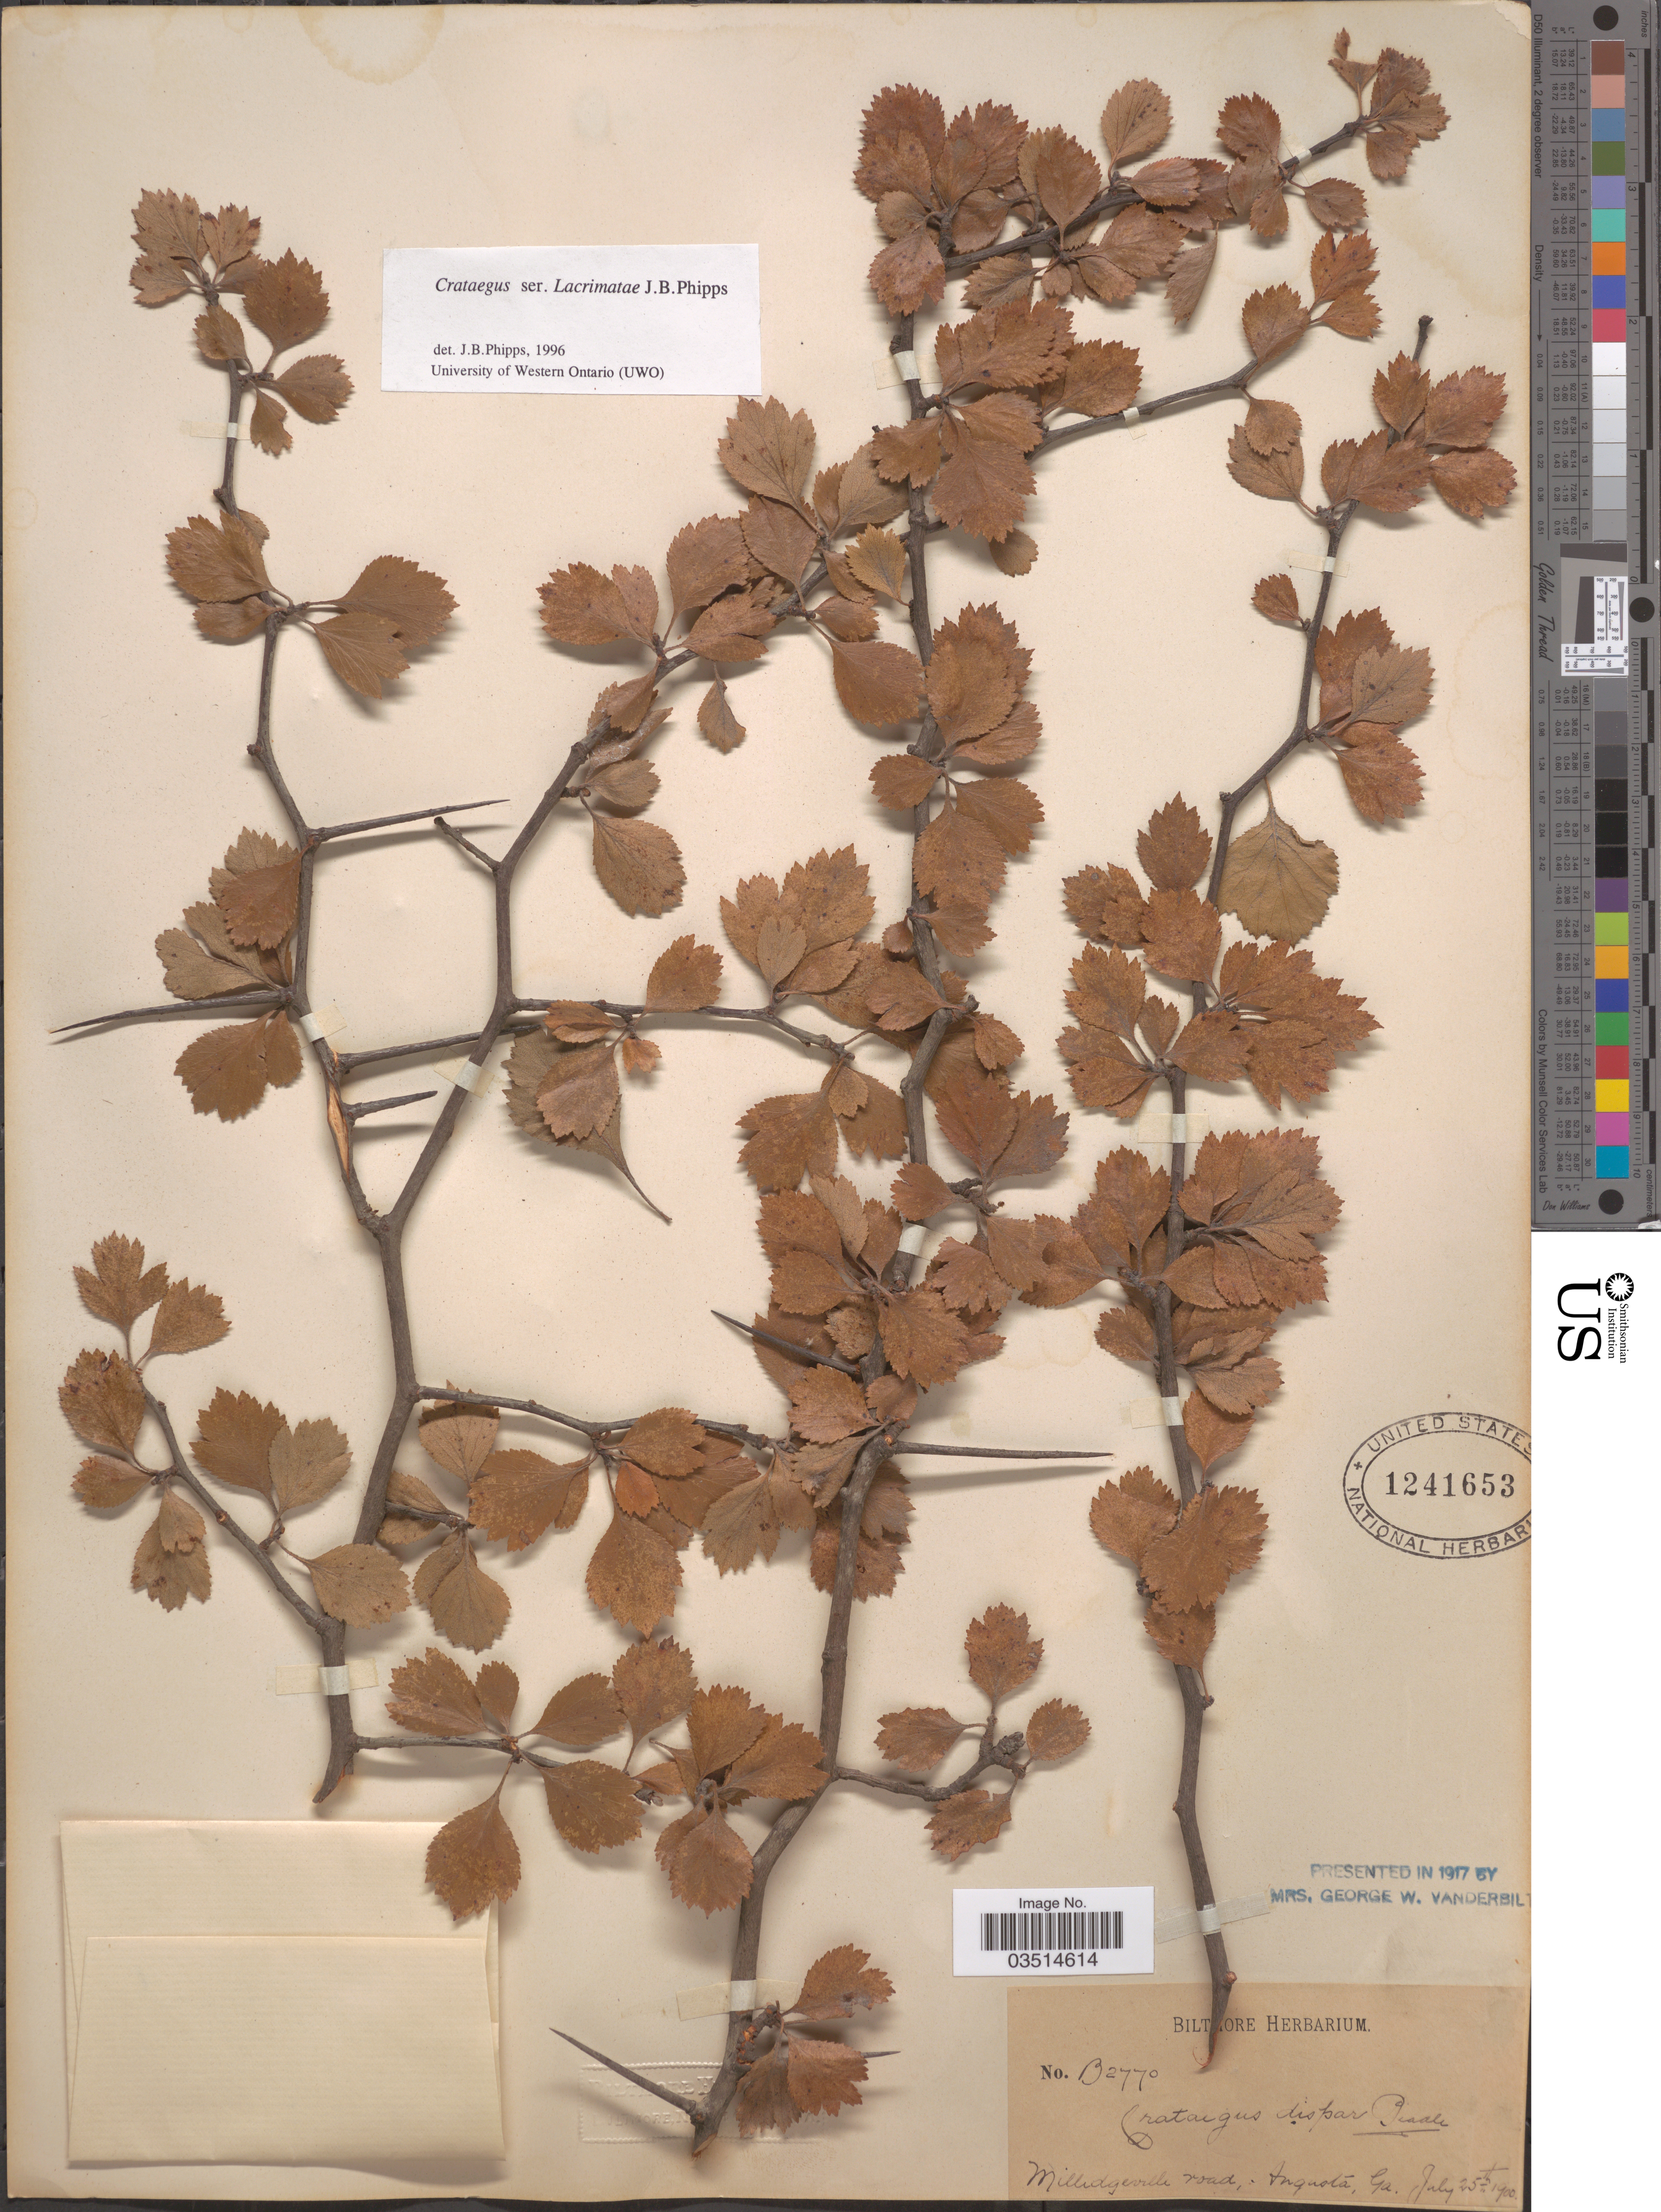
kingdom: Plantae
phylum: Tracheophyta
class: Magnoliopsida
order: Rosales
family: Rosaceae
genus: Crataegus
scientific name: Crataegus dispar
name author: Beadle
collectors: ex herb. Biltmore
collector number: B2770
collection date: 1900-07-25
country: United States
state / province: Georgia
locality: Milledgeville road, Augusta.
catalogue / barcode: US 1241653